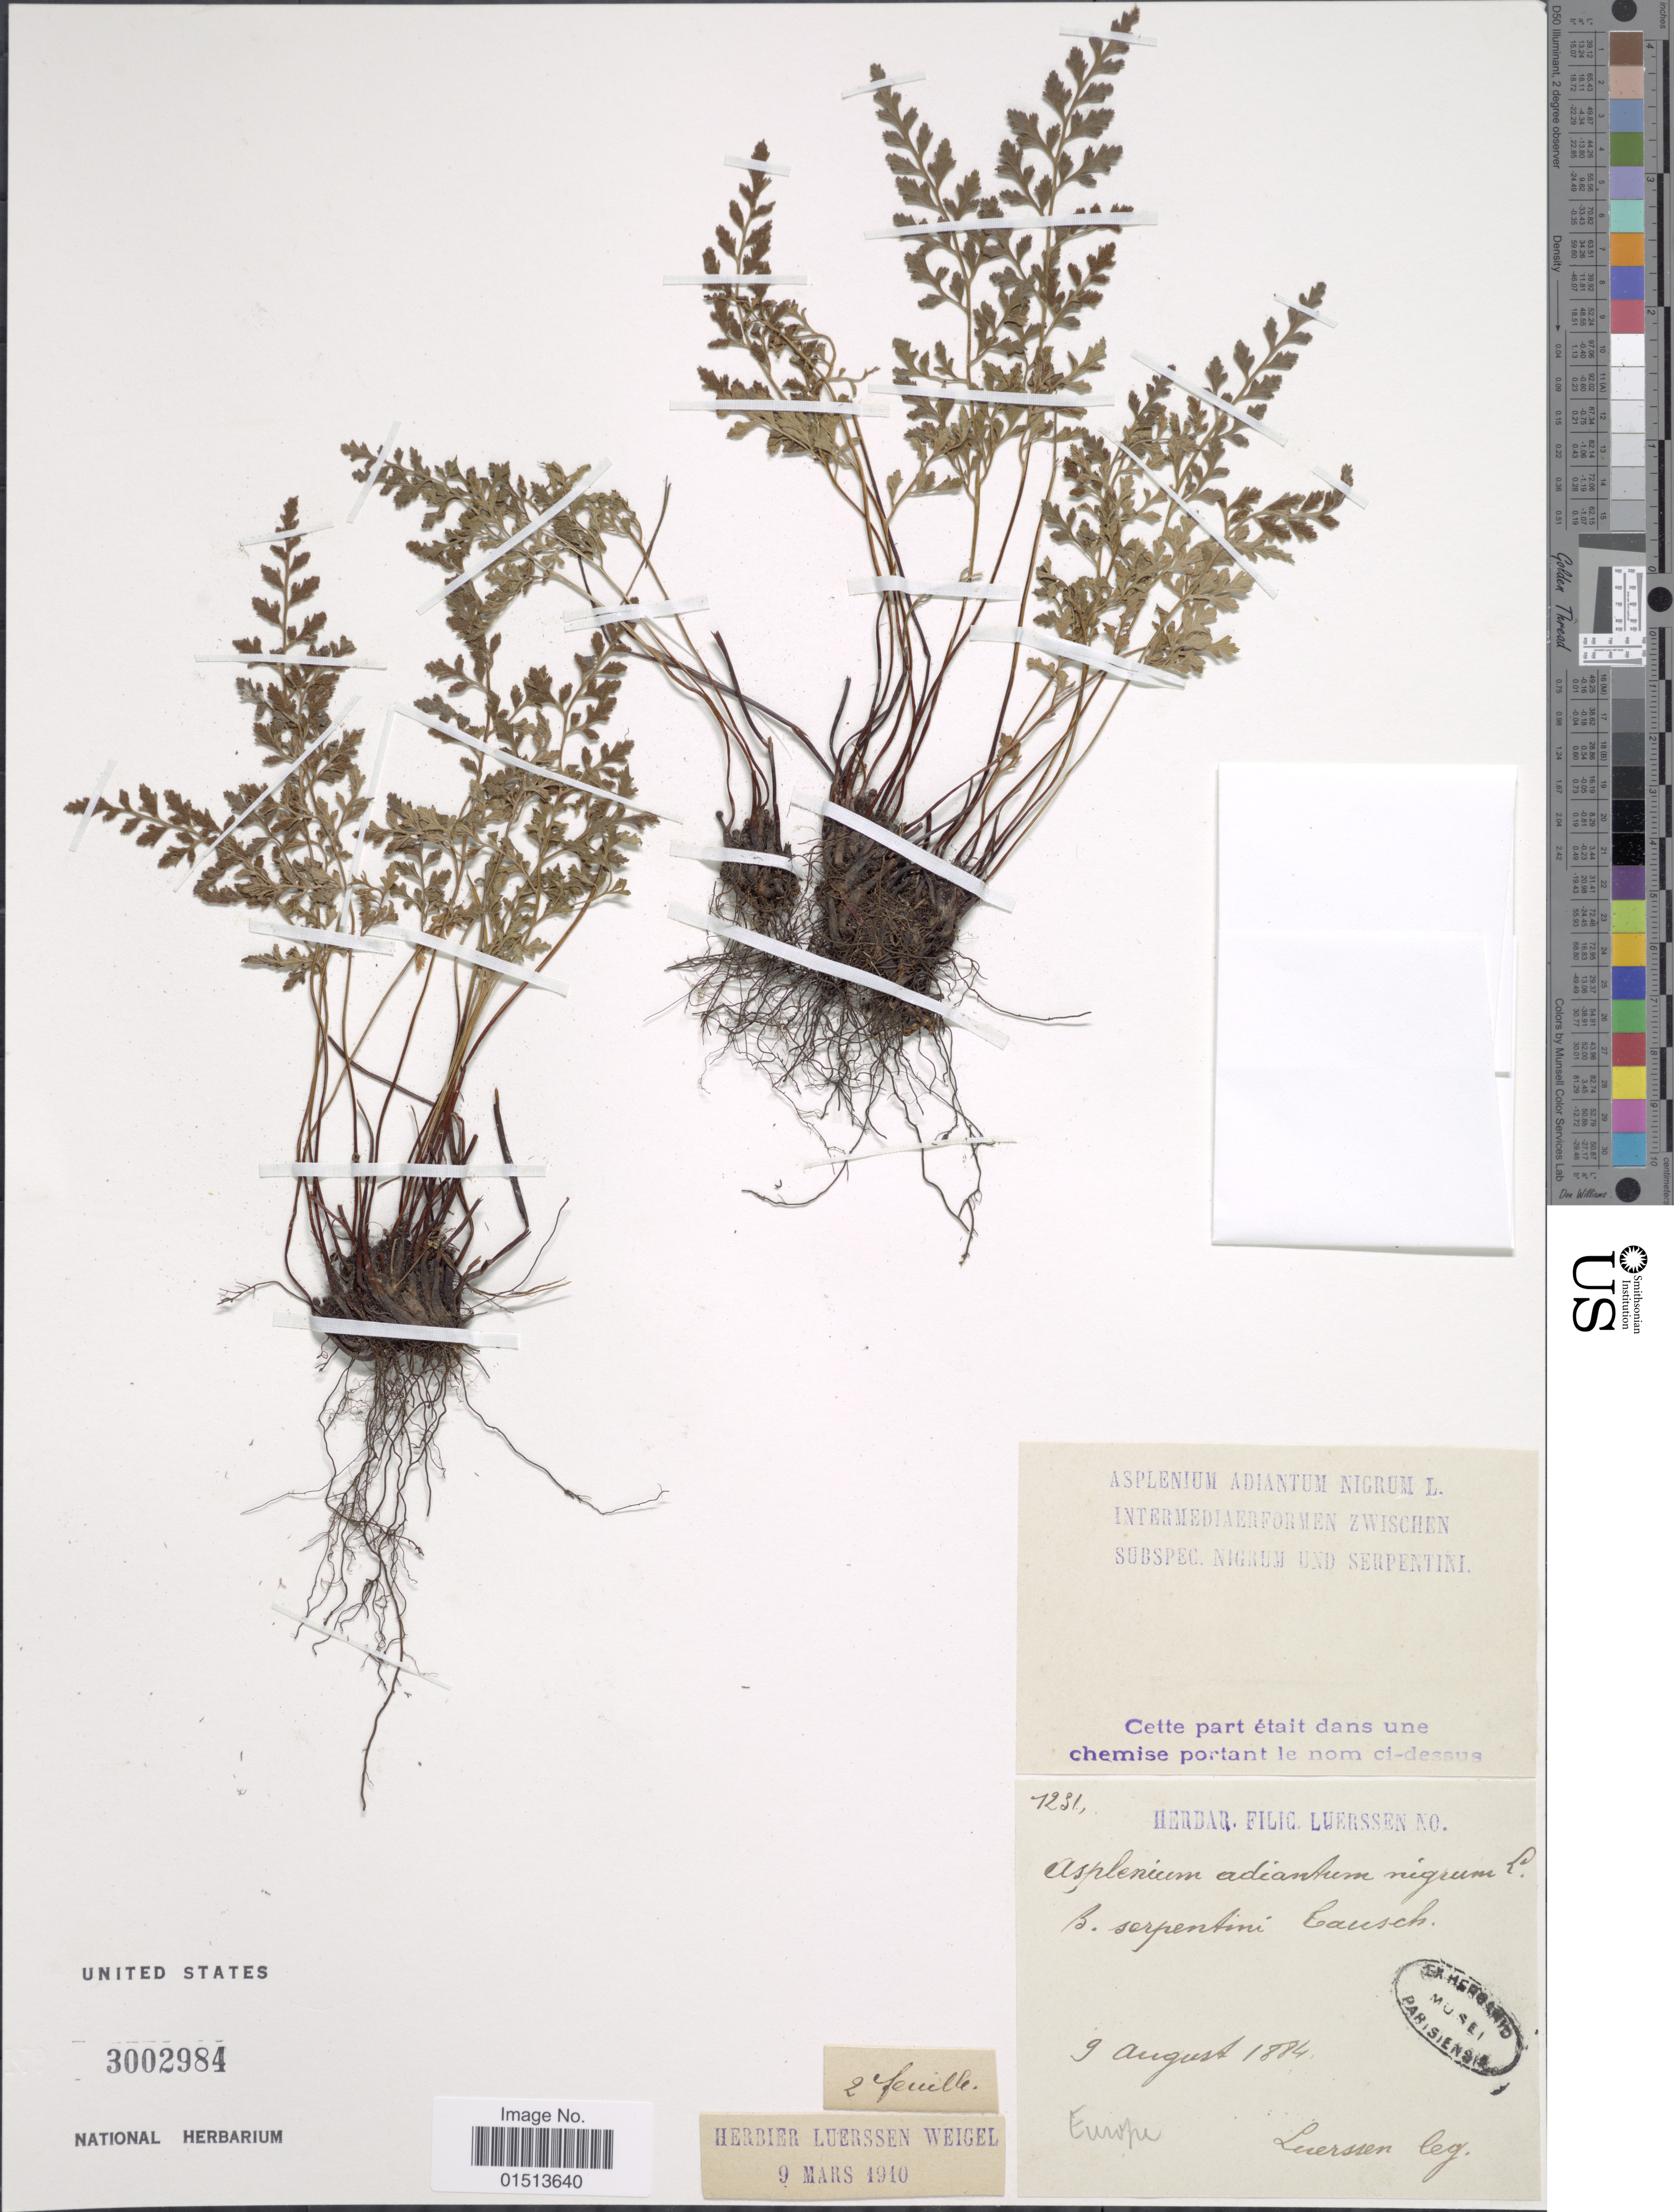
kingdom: Plantae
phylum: Tracheophyta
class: Polypodiopsida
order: Polypodiales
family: Aspleniaceae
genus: Asplenium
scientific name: Asplenium adiantum-nigrum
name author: L.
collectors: Luerssen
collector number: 1231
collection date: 1884-08-09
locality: Europe.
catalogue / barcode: US 3002984